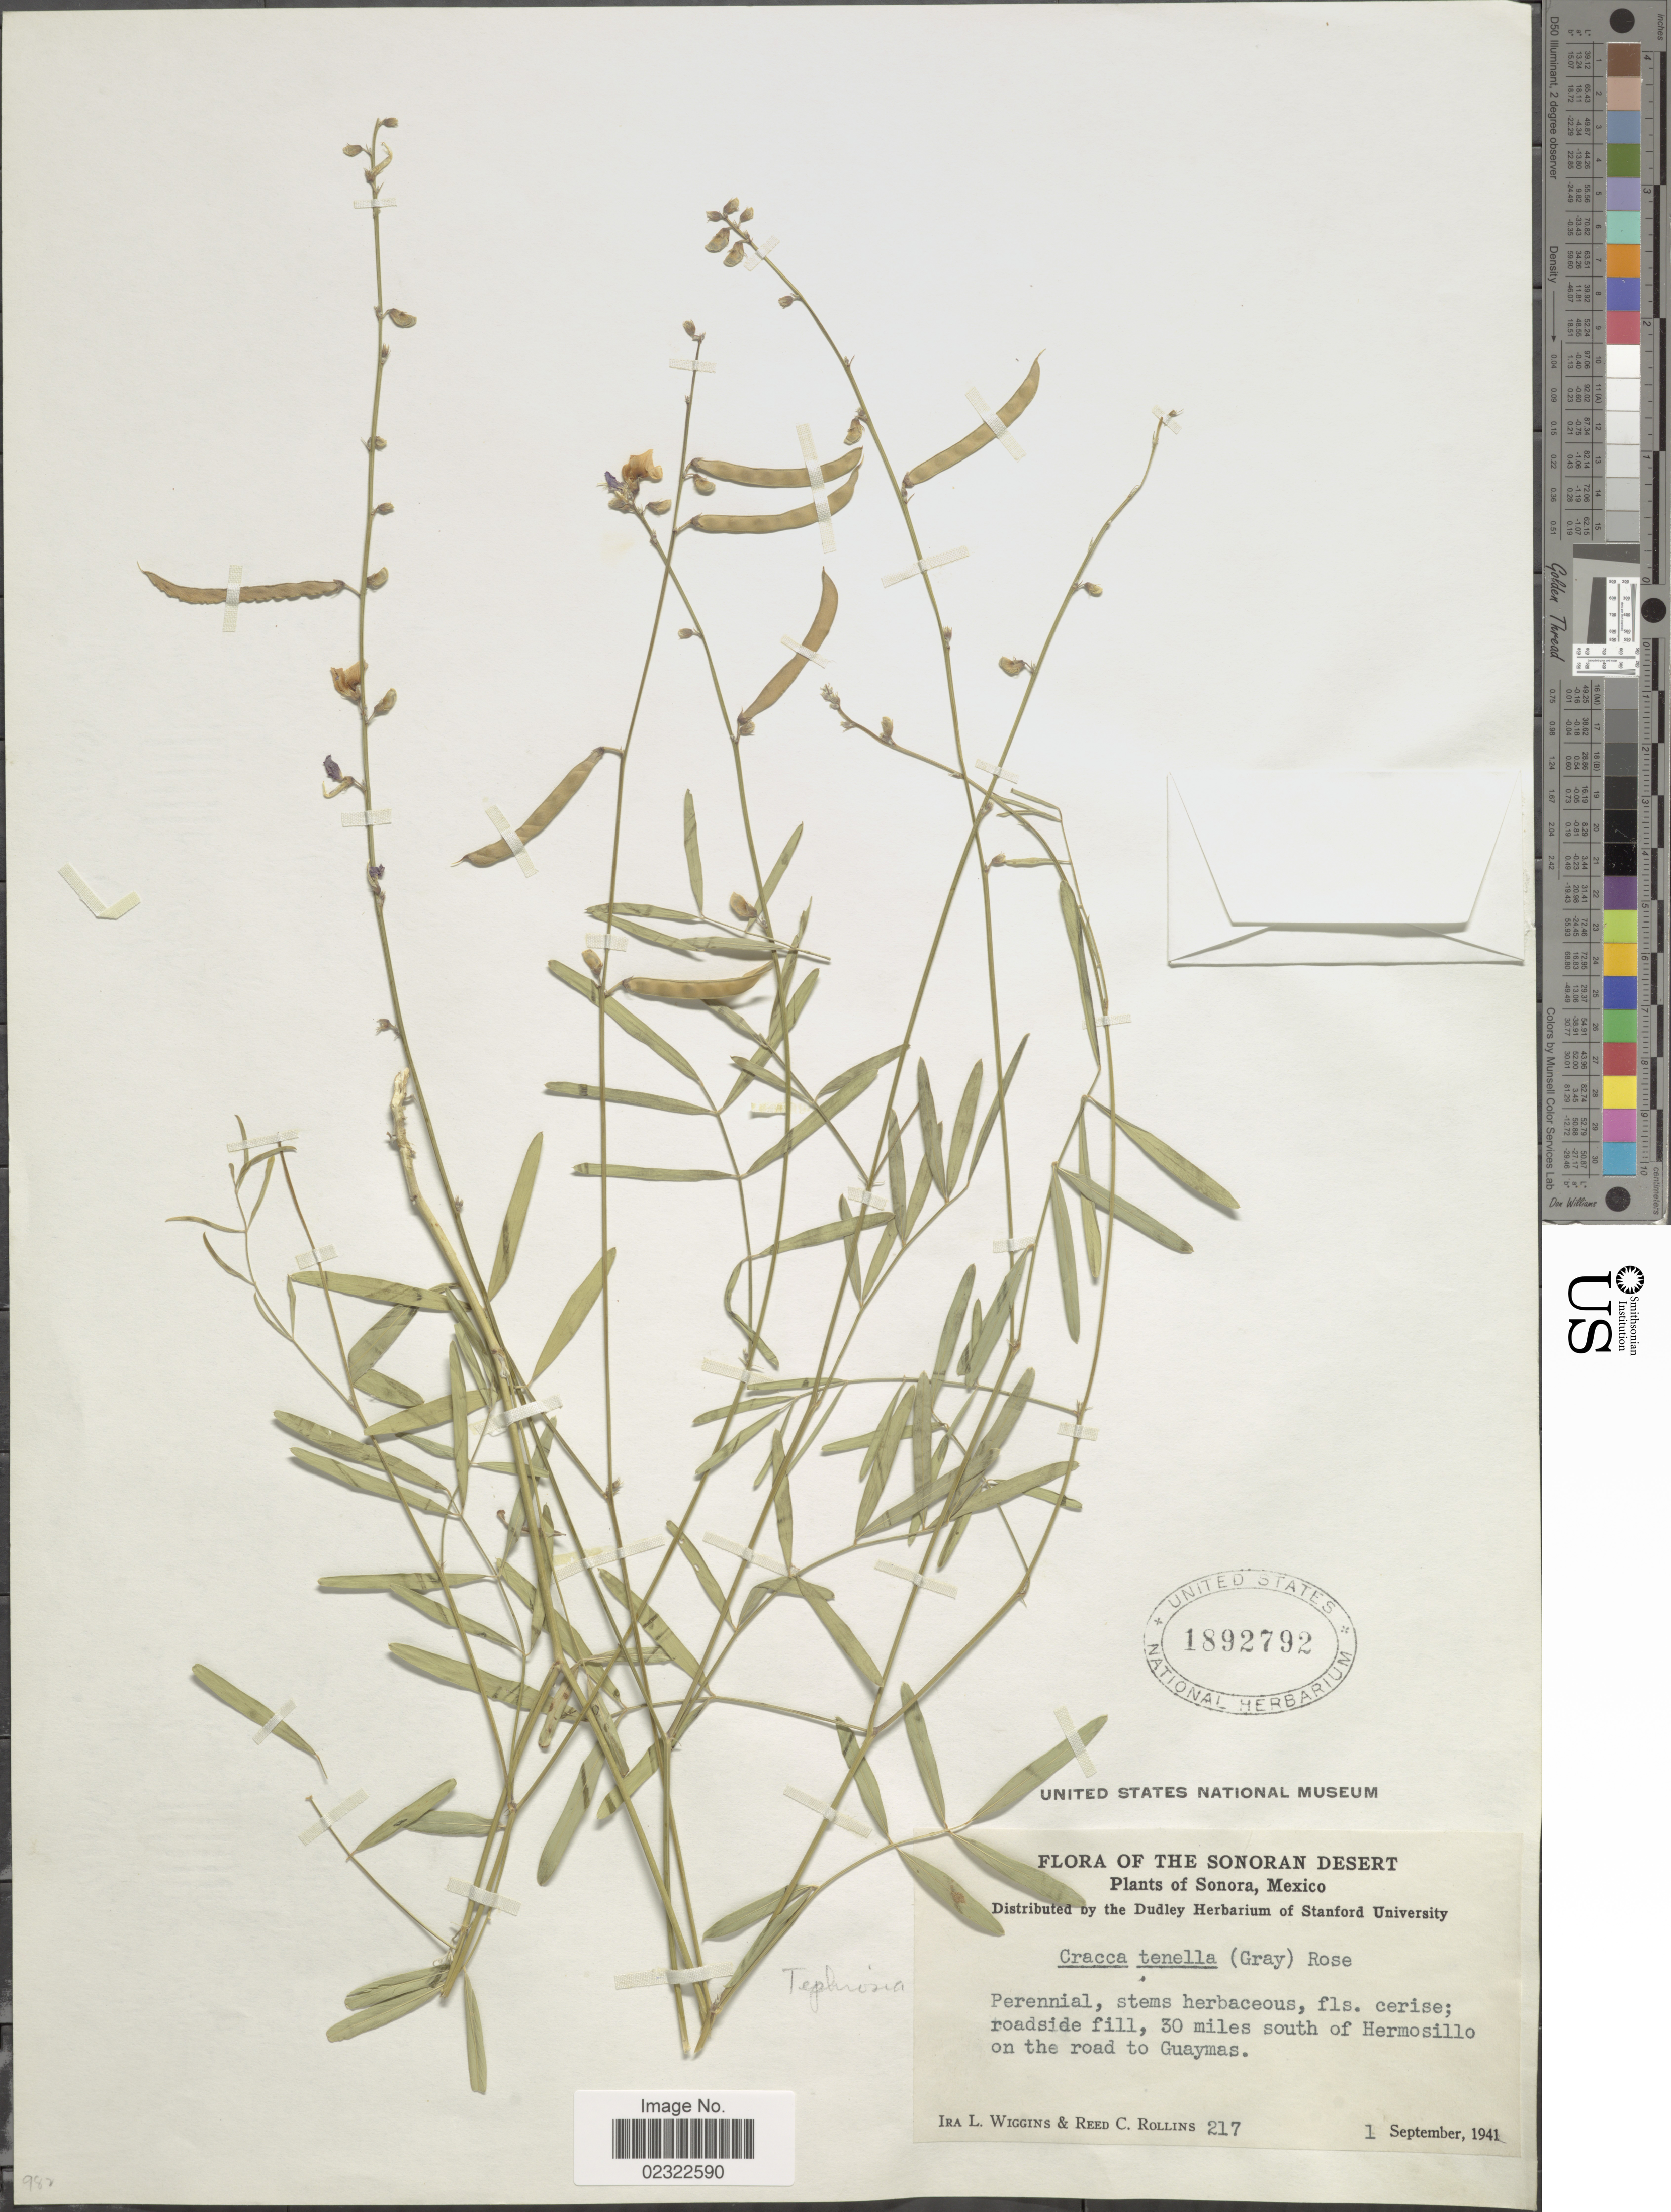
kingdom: Plantae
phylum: Tracheophyta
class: Magnoliopsida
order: Fabales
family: Fabaceae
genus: Tephrosia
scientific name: Tephrosia tenella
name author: A. Gray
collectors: I. L. Wiggins & R. C. Rollins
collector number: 217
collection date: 1941-09-01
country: Mexico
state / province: Sonora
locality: Sonora, Mexico, 30 miles south of Hermosillo, on the road to Guaymas.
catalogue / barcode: US 1892792